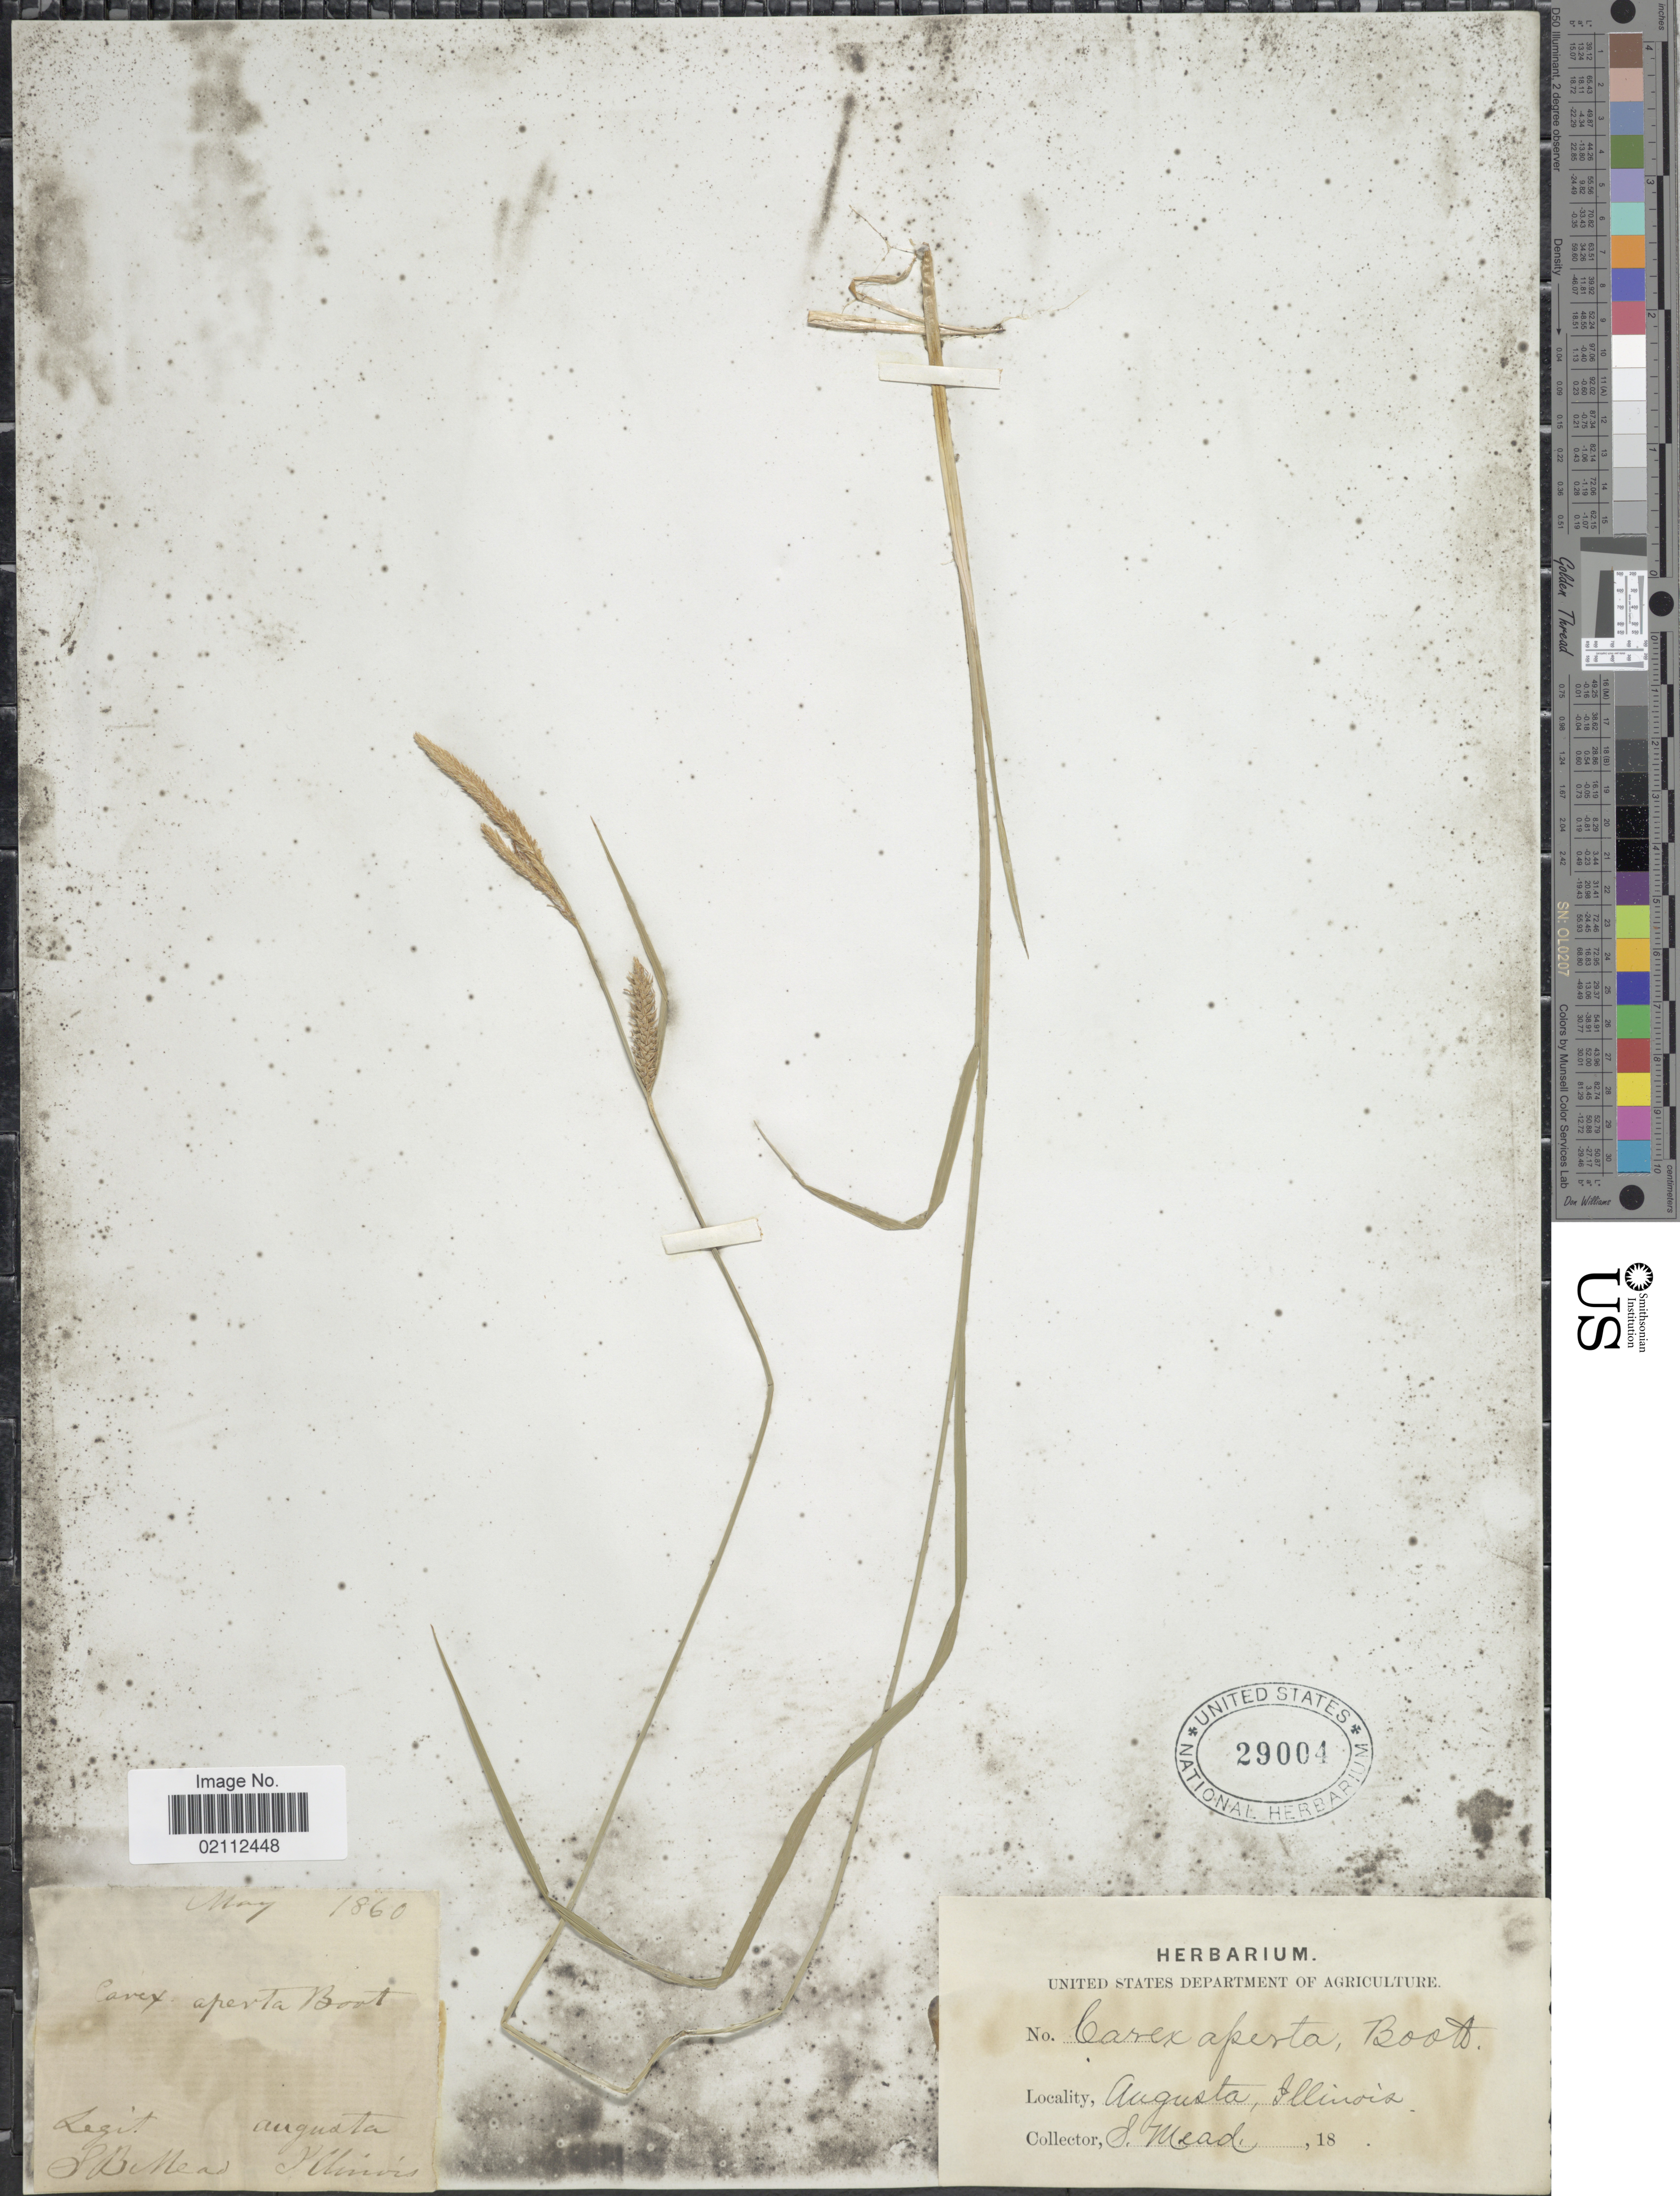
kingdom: Plantae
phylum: Tracheophyta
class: Liliopsida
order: Poales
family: Cyperaceae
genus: Carex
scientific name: Carex haydenii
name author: Dewey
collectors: S. Mead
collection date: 1860-06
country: United States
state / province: Illinois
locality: Augusta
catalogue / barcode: US 29004